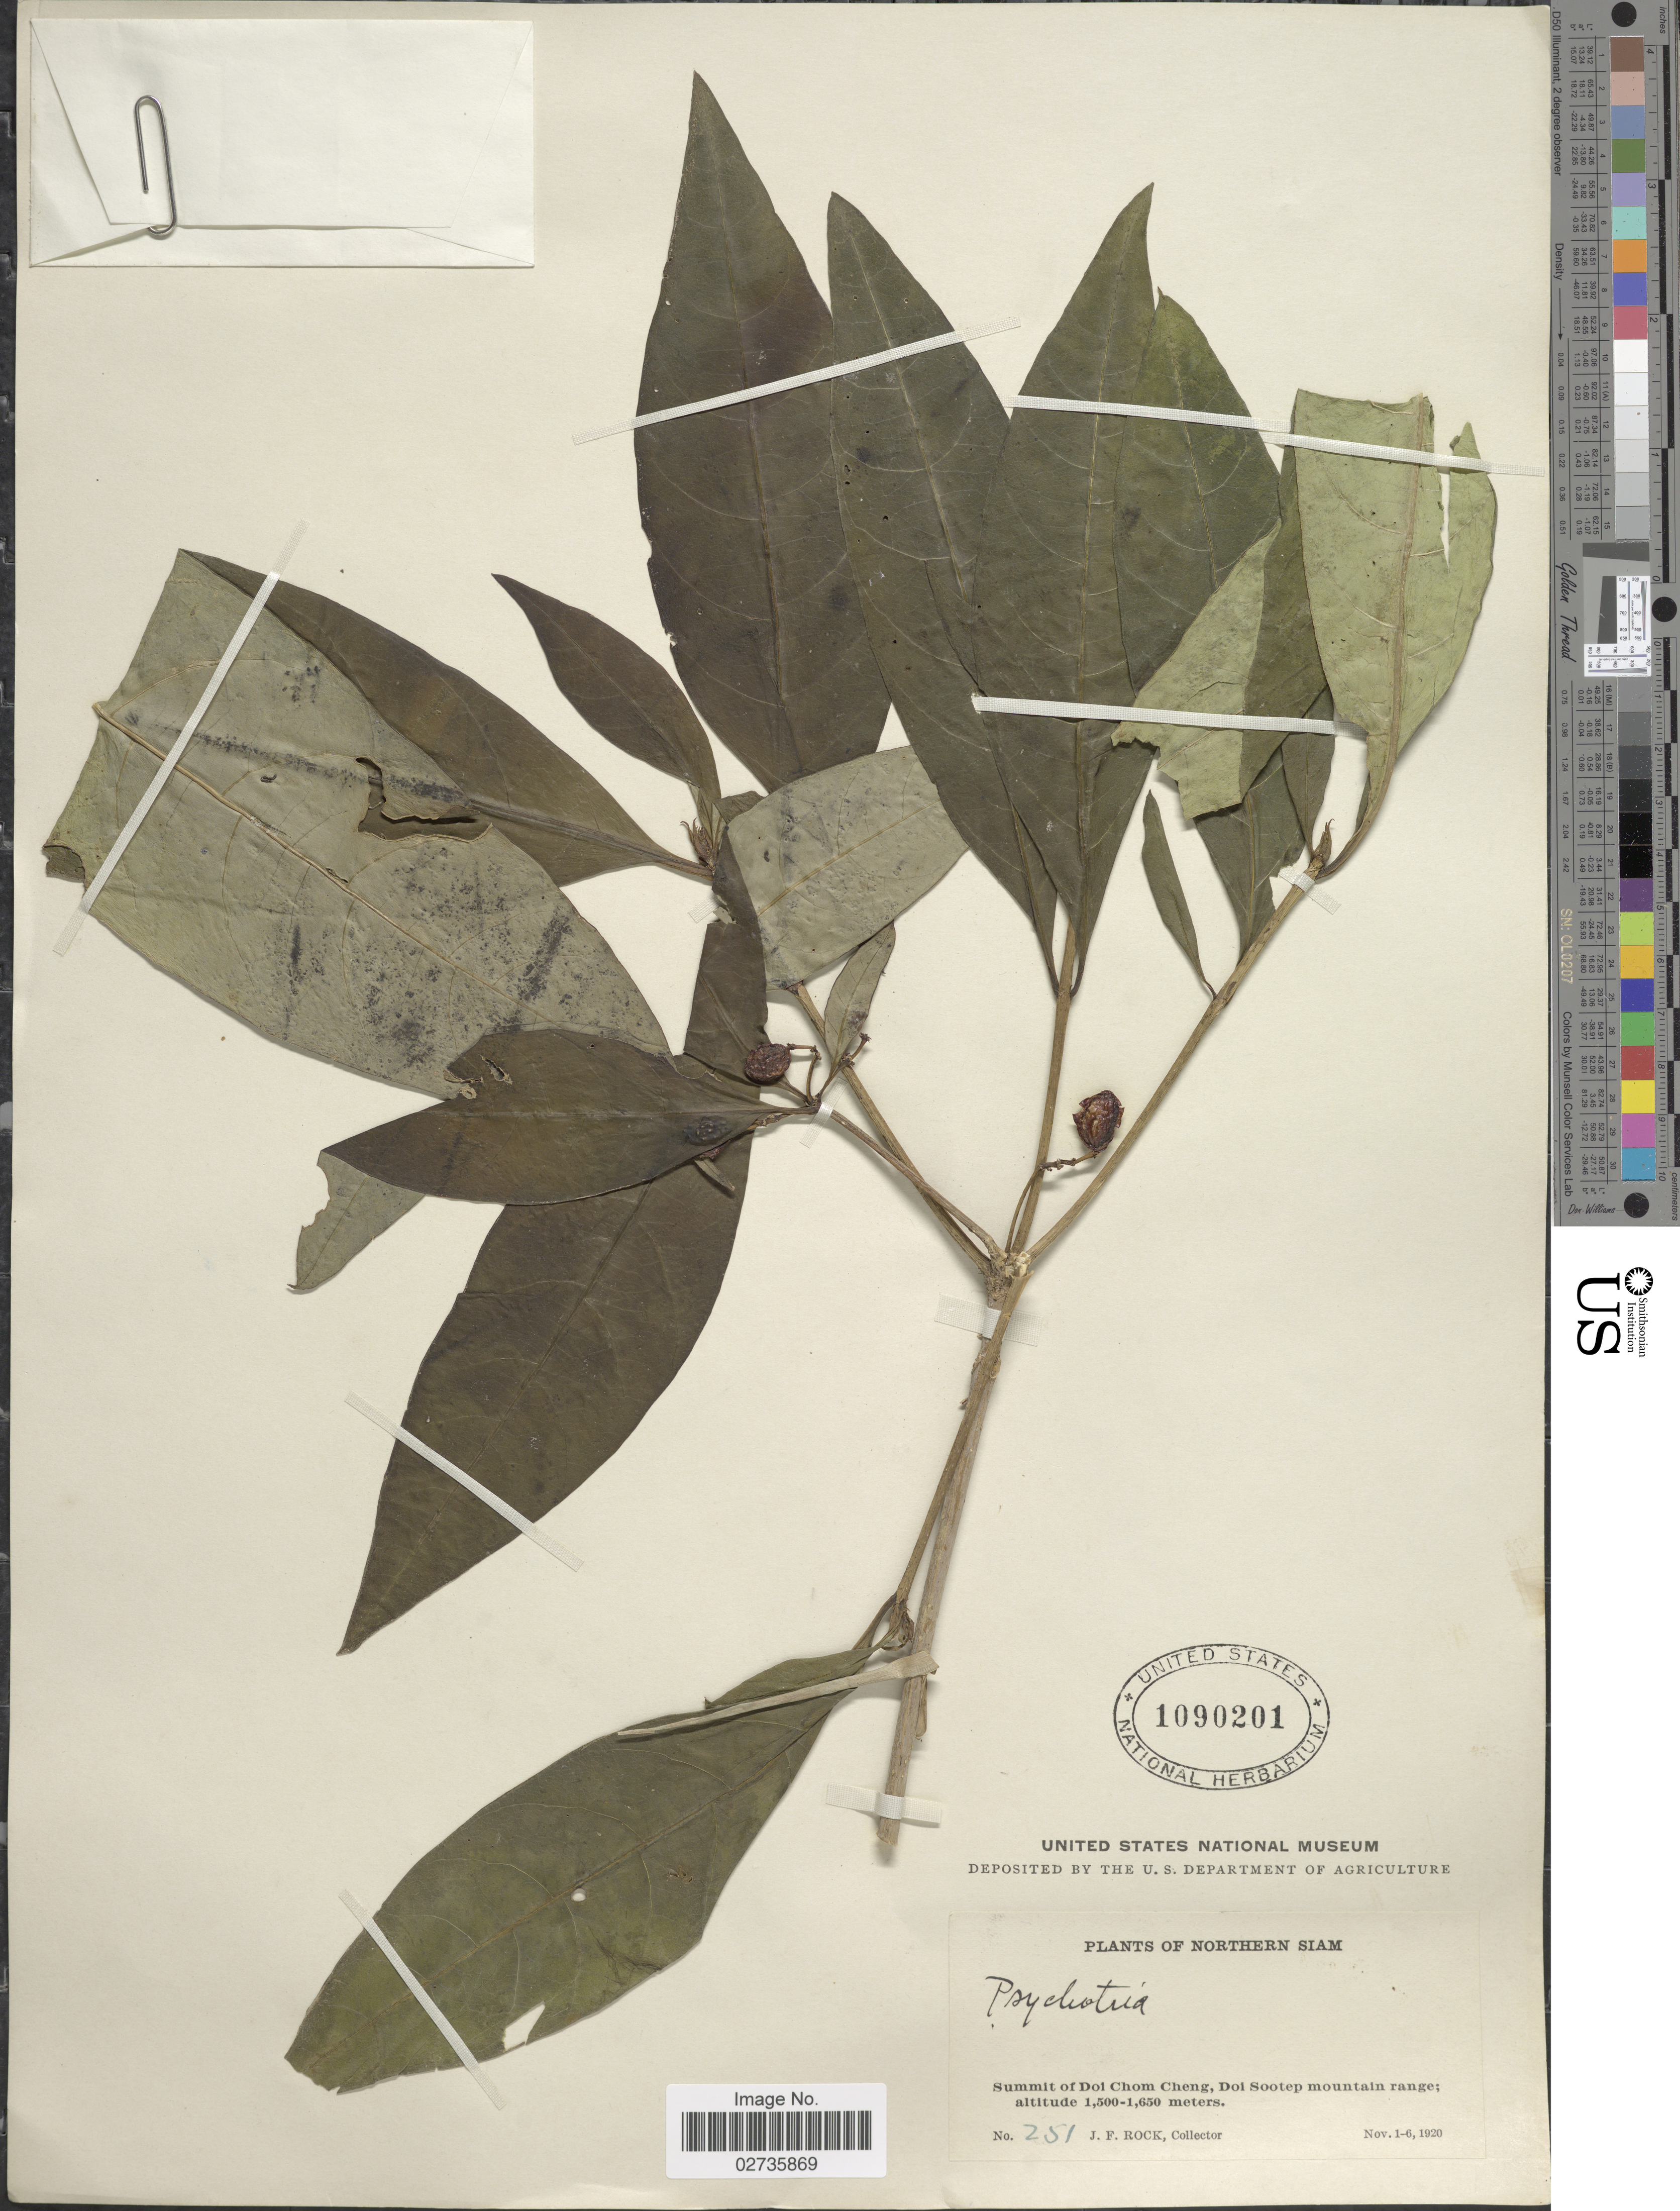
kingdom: Plantae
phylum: Tracheophyta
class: Magnoliopsida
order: Gentianales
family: Rubiaceae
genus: Psychotria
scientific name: Psychotria sp.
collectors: J. Rock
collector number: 251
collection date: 1920-11-01/1920-11-06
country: Thailand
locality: Northern Siam, Summit of Doi Chom Cheng, Doi Sootep mountain range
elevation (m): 1500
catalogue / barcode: US 1090201